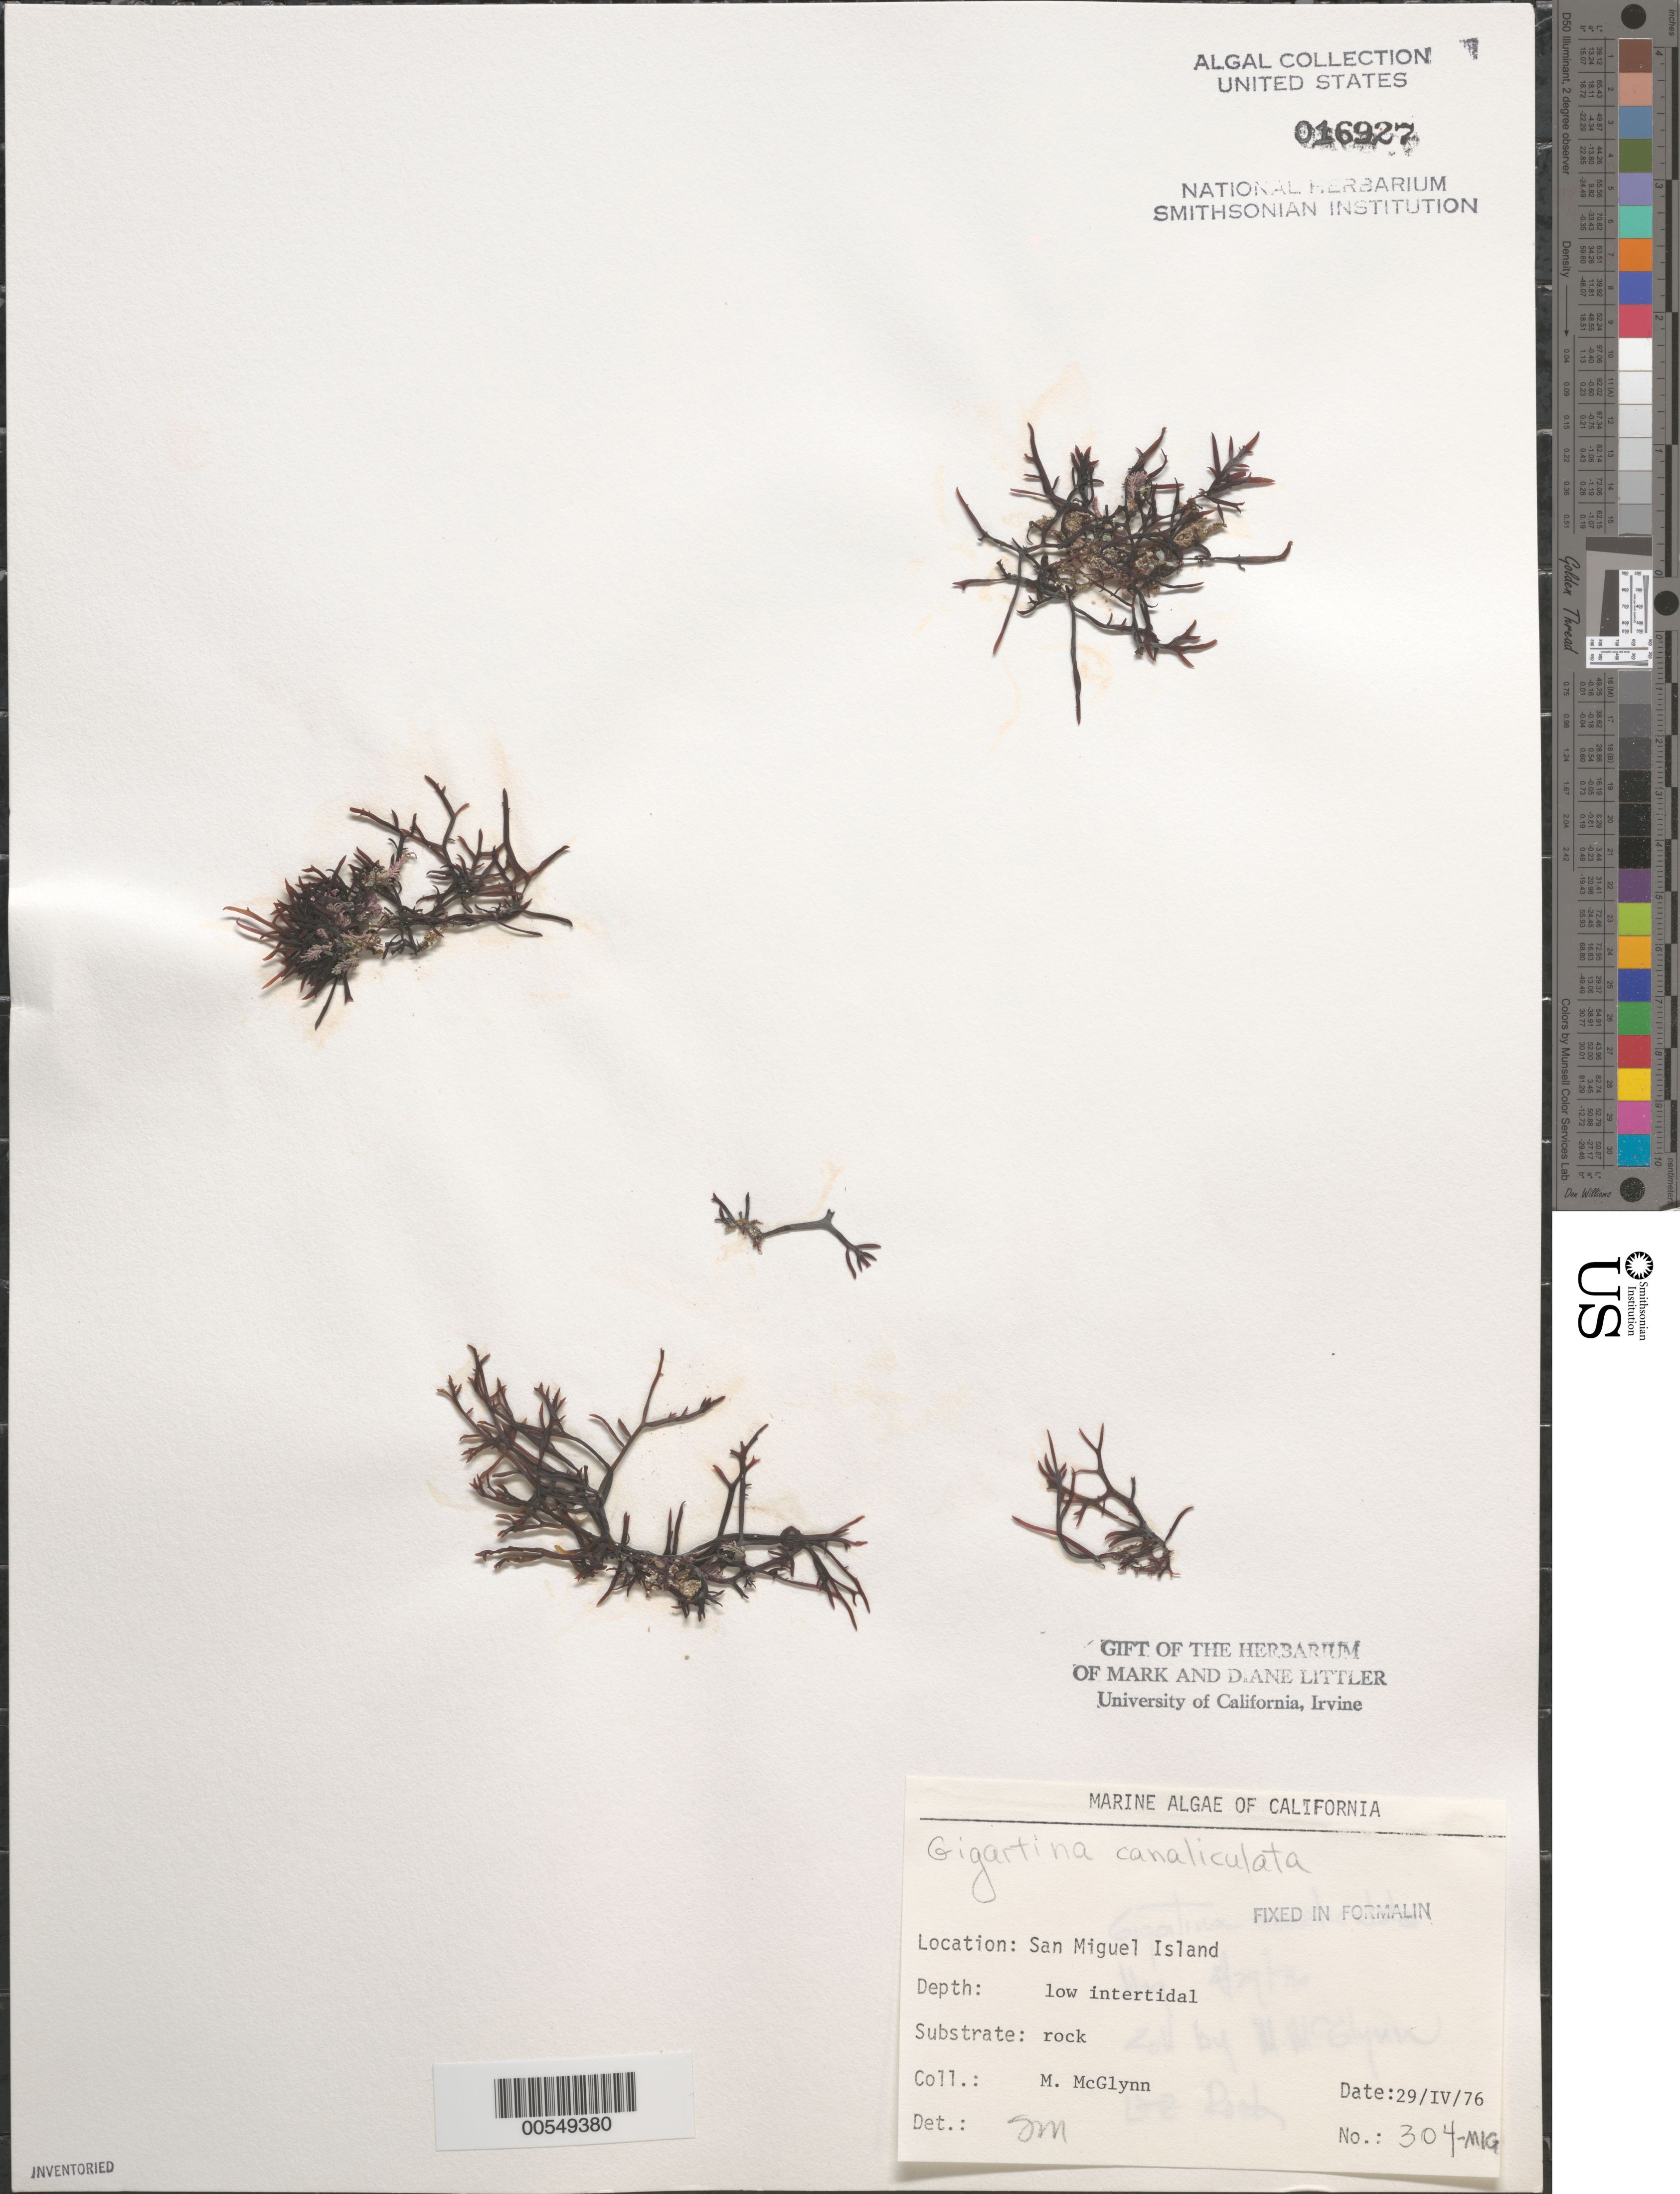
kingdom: Plantae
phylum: Rhodophyta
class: Florideophyceae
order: Gigartinales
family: Gigartinaceae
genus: Chondracanthus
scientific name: Chondracanthus canaliculatus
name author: (Harv.) Guiry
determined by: Algae name updating Project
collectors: M. McGlynn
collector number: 304-mig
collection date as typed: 29 Apr 1976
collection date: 1976-04-29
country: United States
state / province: California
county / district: Santa Barbara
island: San Miguel Island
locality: Cuyler Harbor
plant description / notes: BLM-SOCALBIGHT Rocky Intertidal Survey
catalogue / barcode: US 16927